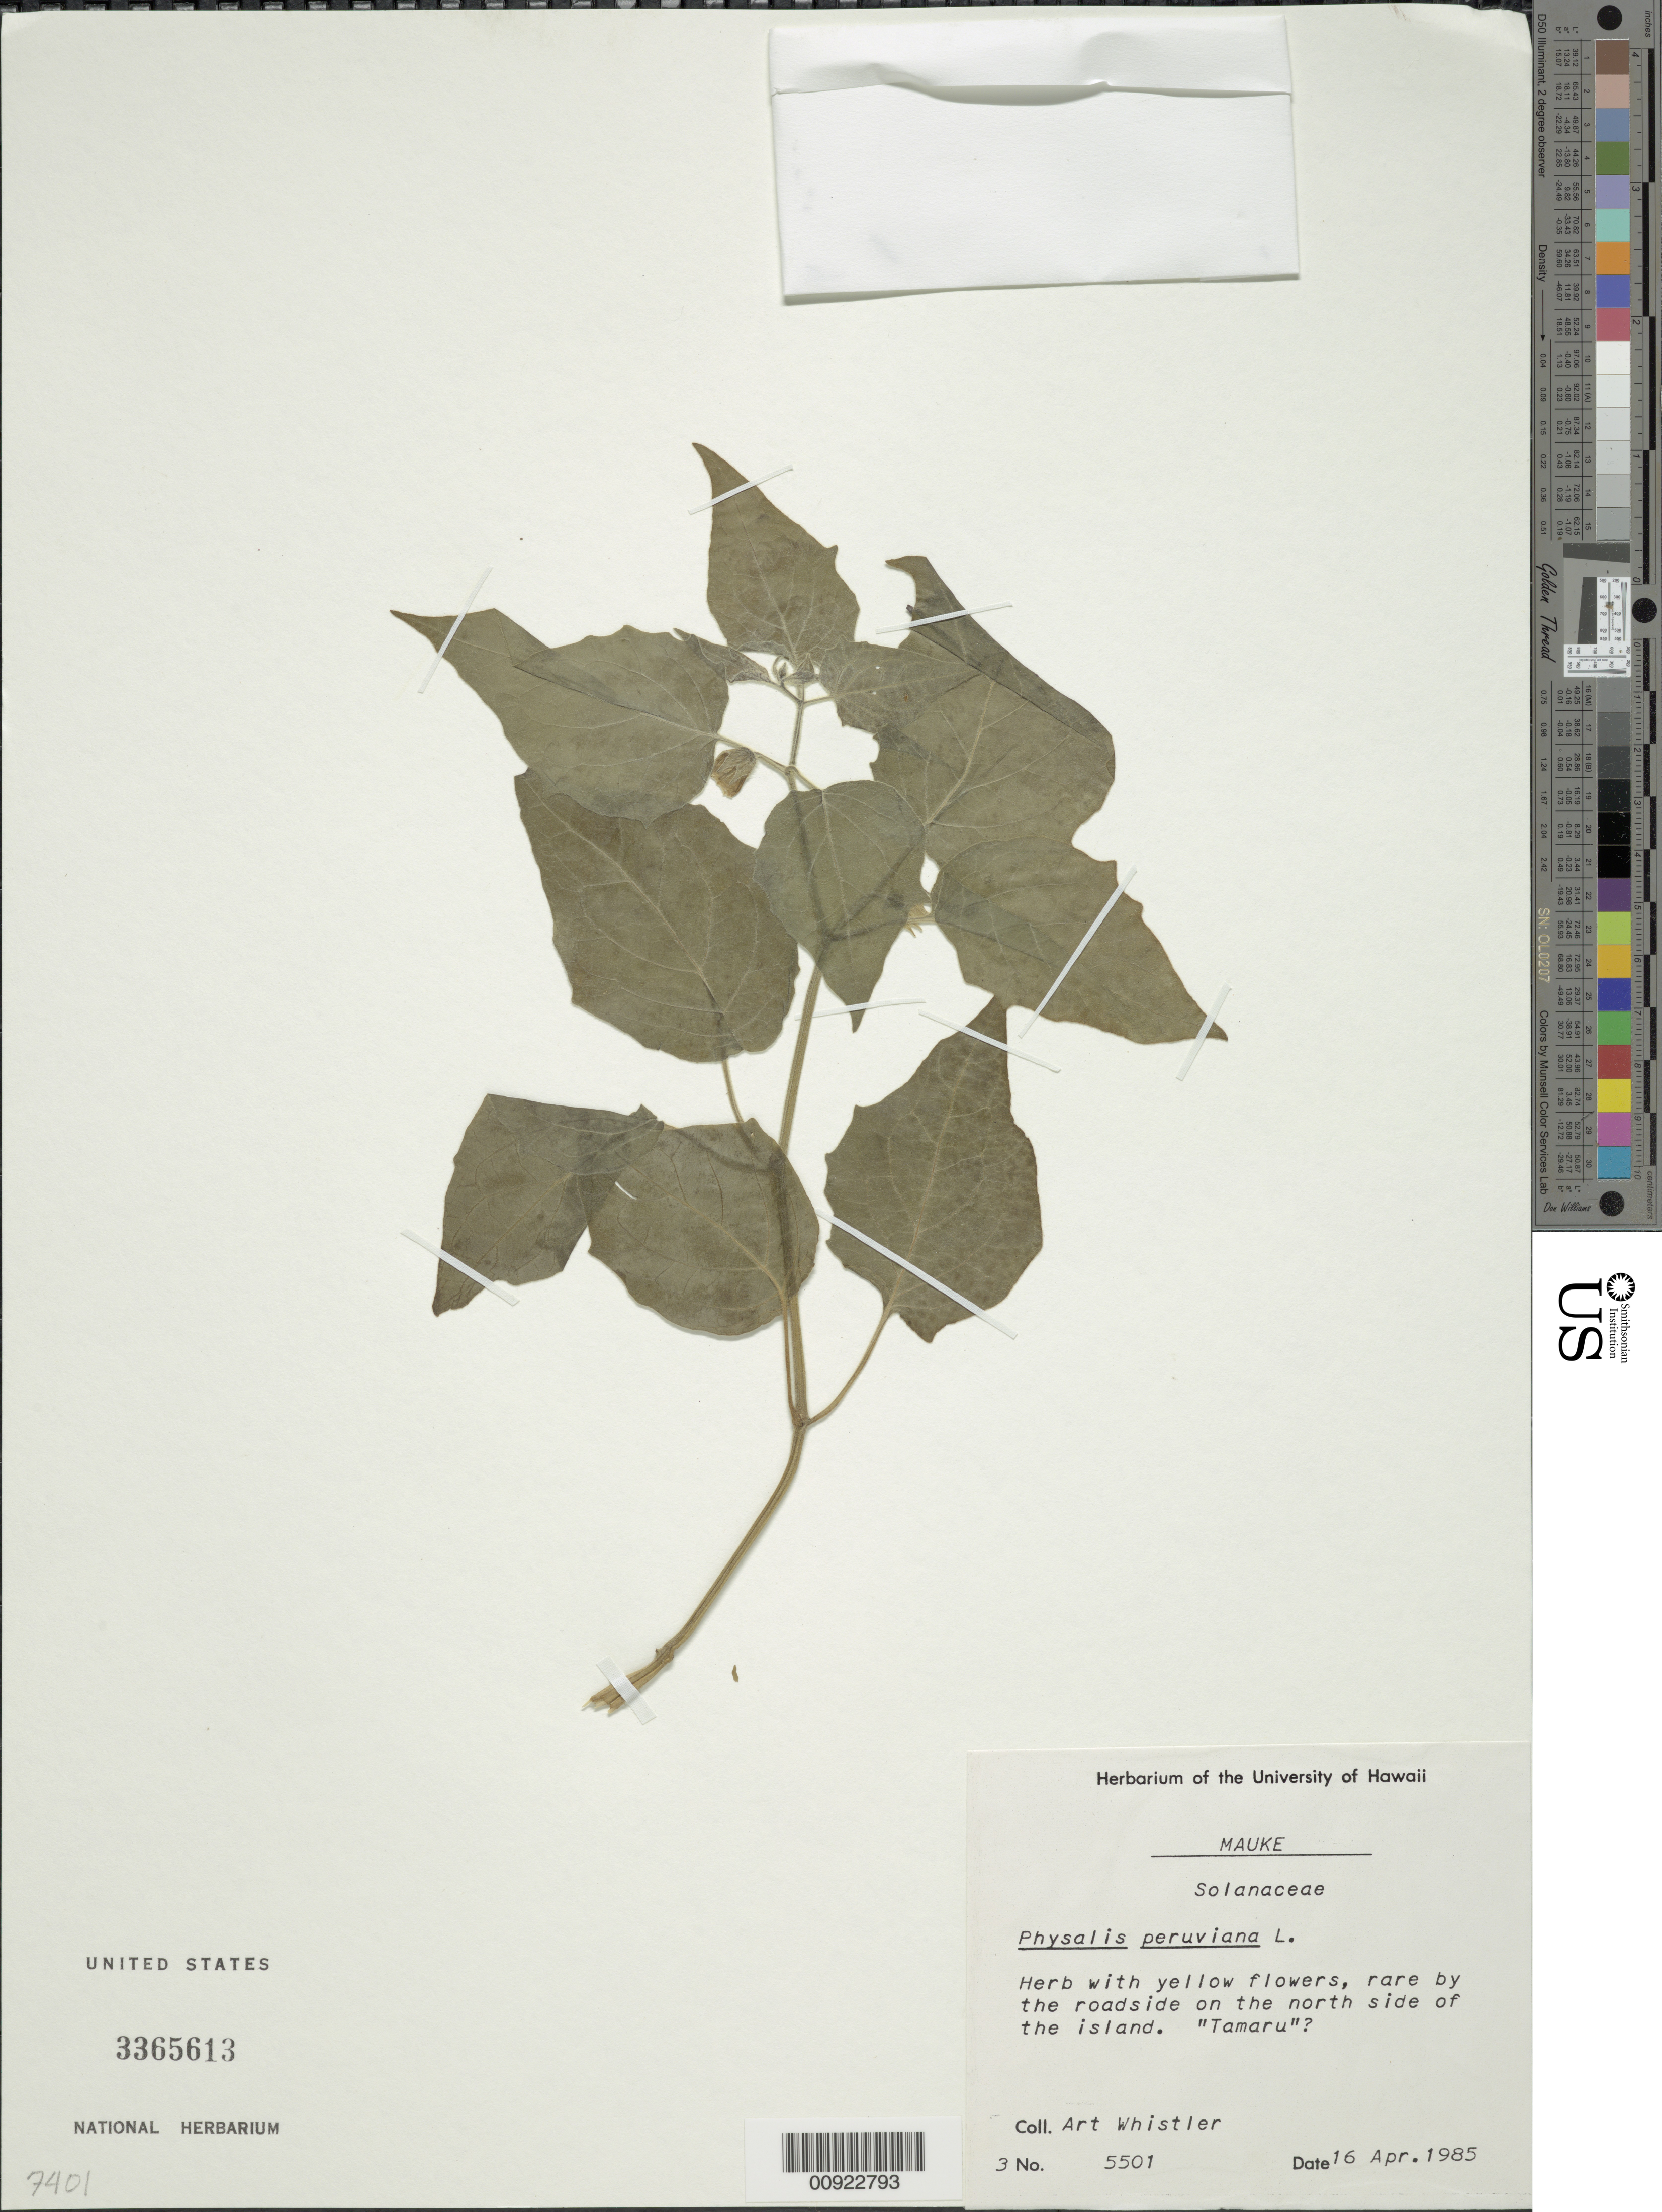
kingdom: Plantae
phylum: Tracheophyta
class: Magnoliopsida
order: Solanales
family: Solanaceae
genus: Physalis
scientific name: Physalis peruviana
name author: L.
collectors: A. Whistler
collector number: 5501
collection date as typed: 16 Apr 1985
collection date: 1985-04-16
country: Cook Islands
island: Mauke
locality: north side of the island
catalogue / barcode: US 3365613